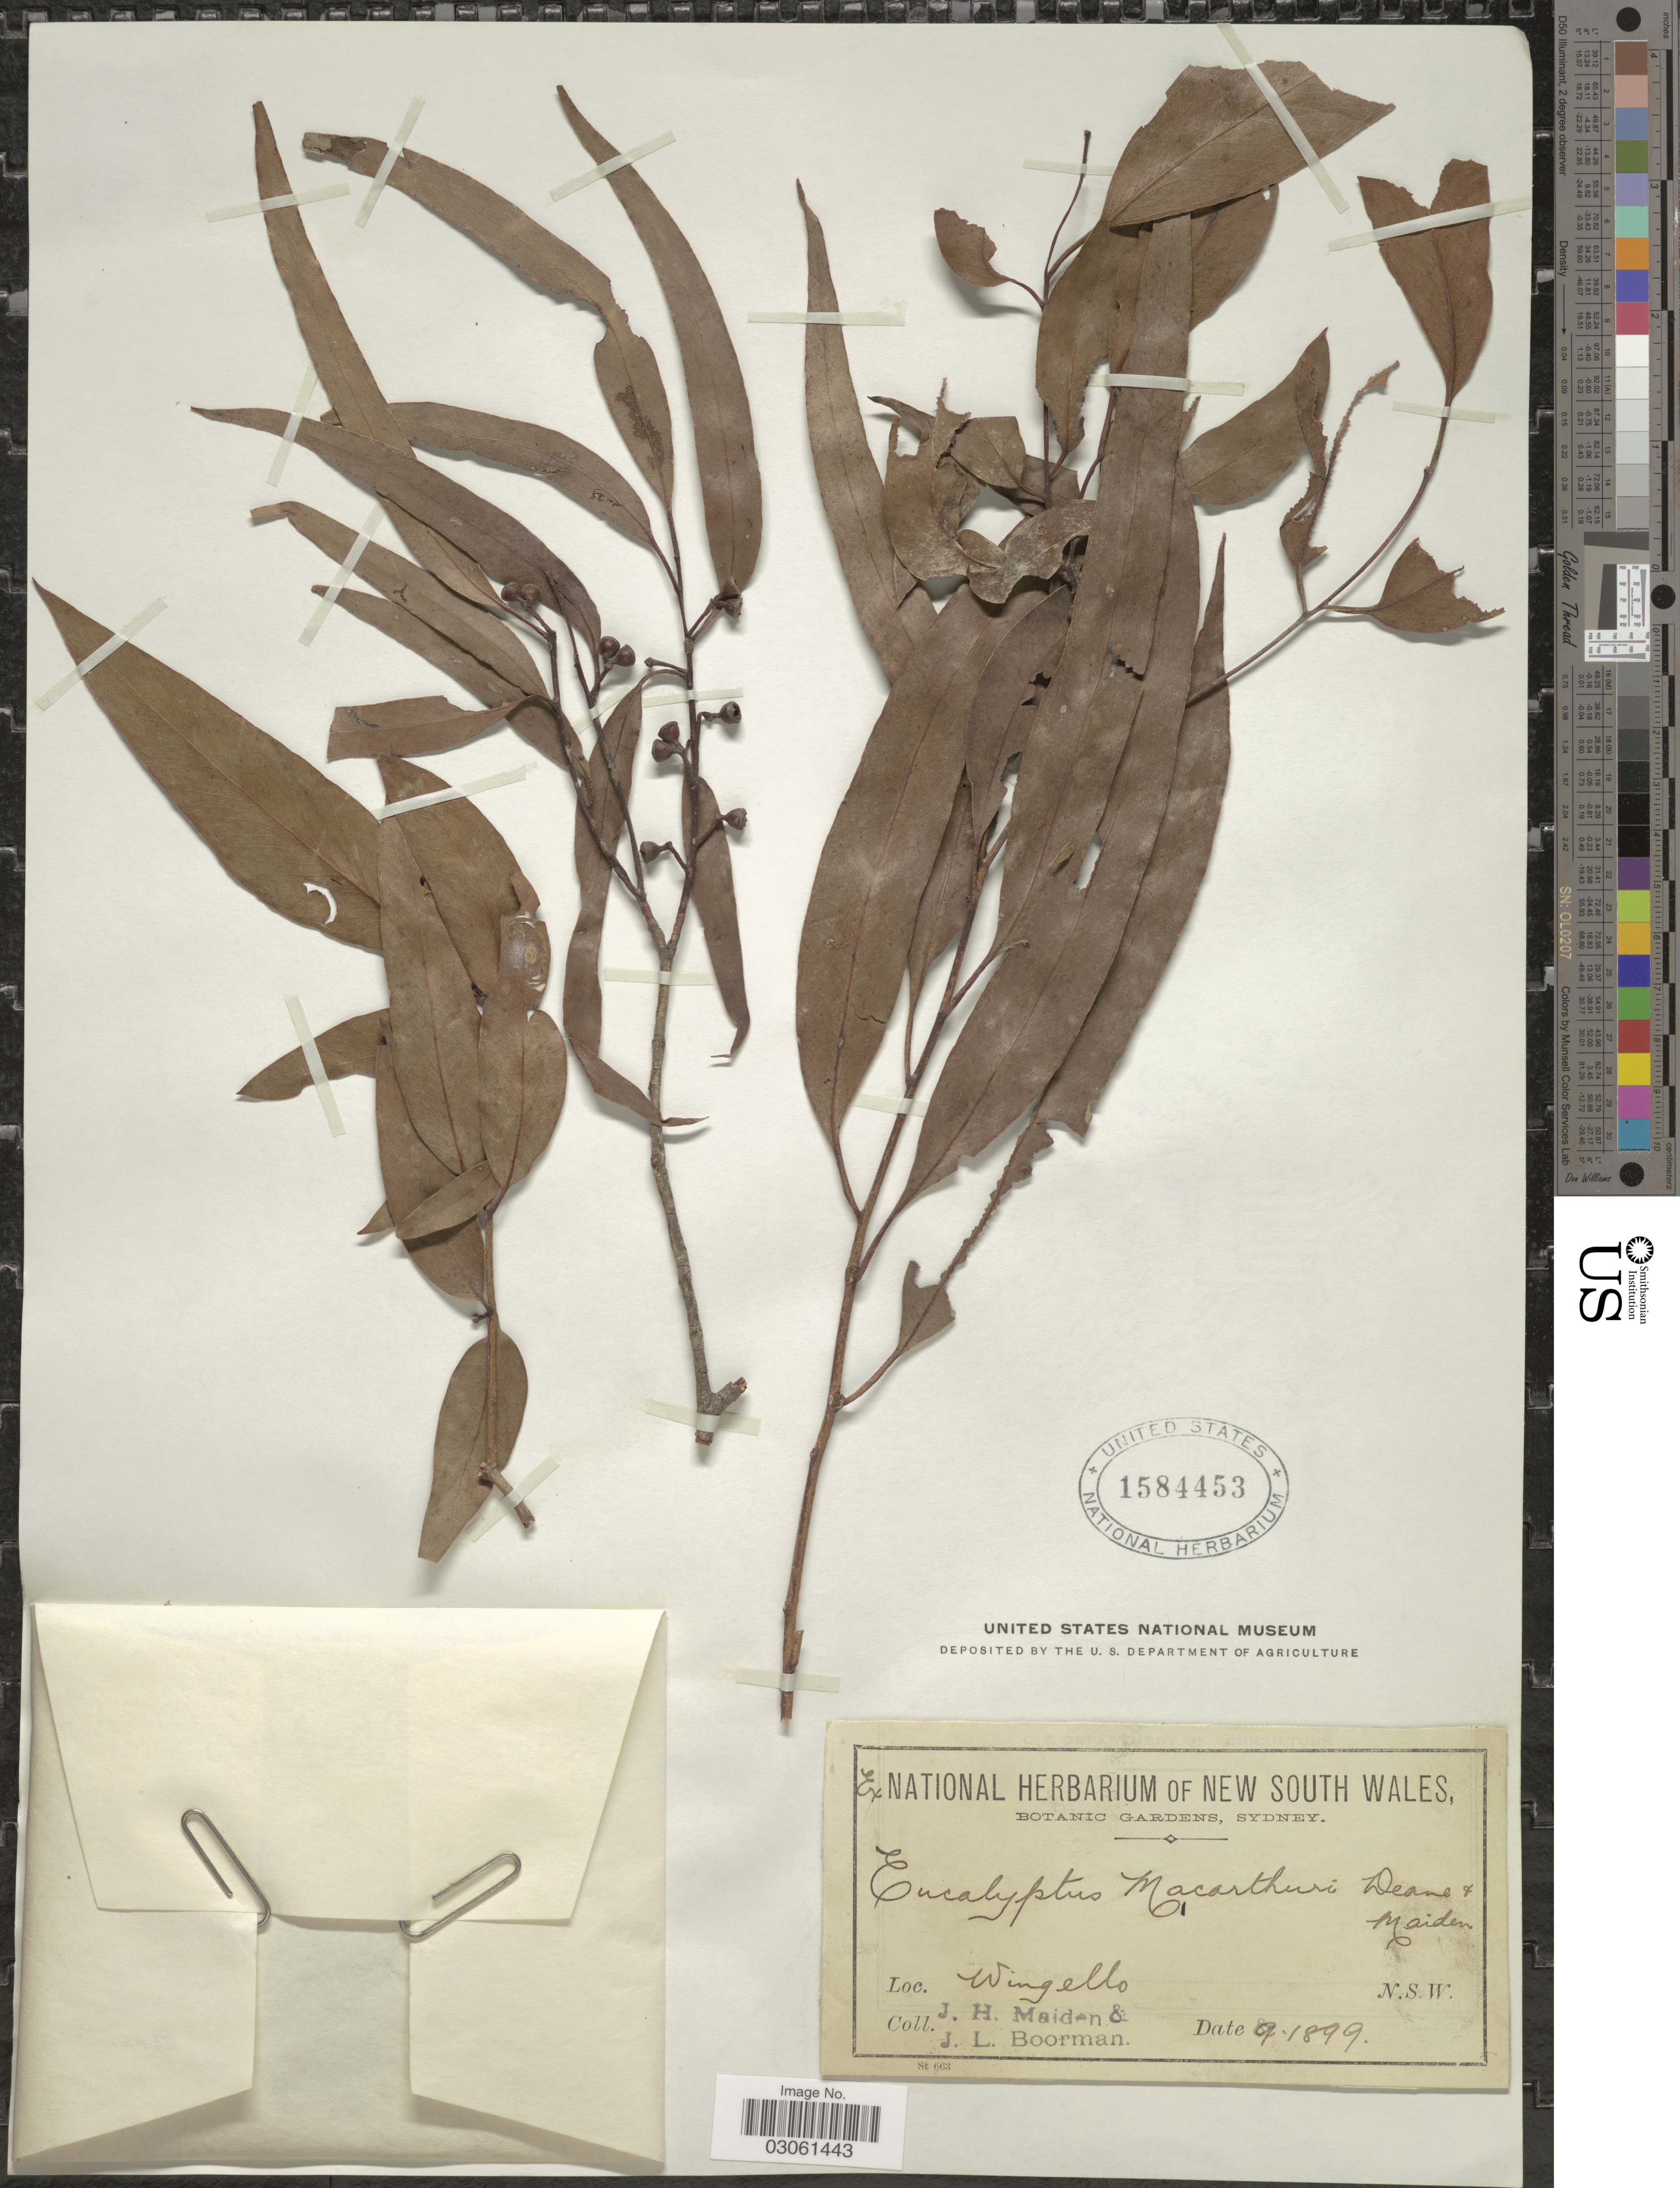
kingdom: Plantae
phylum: Tracheophyta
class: Magnoliopsida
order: Myrtales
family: Myrtaceae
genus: Eucalyptus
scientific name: Eucalyptus macarthurii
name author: H. Deane & Maiden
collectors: J. Maiden & J. Boorman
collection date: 1899-09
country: Australia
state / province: New South Wales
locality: Wingello. N. S. W.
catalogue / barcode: US 1584453